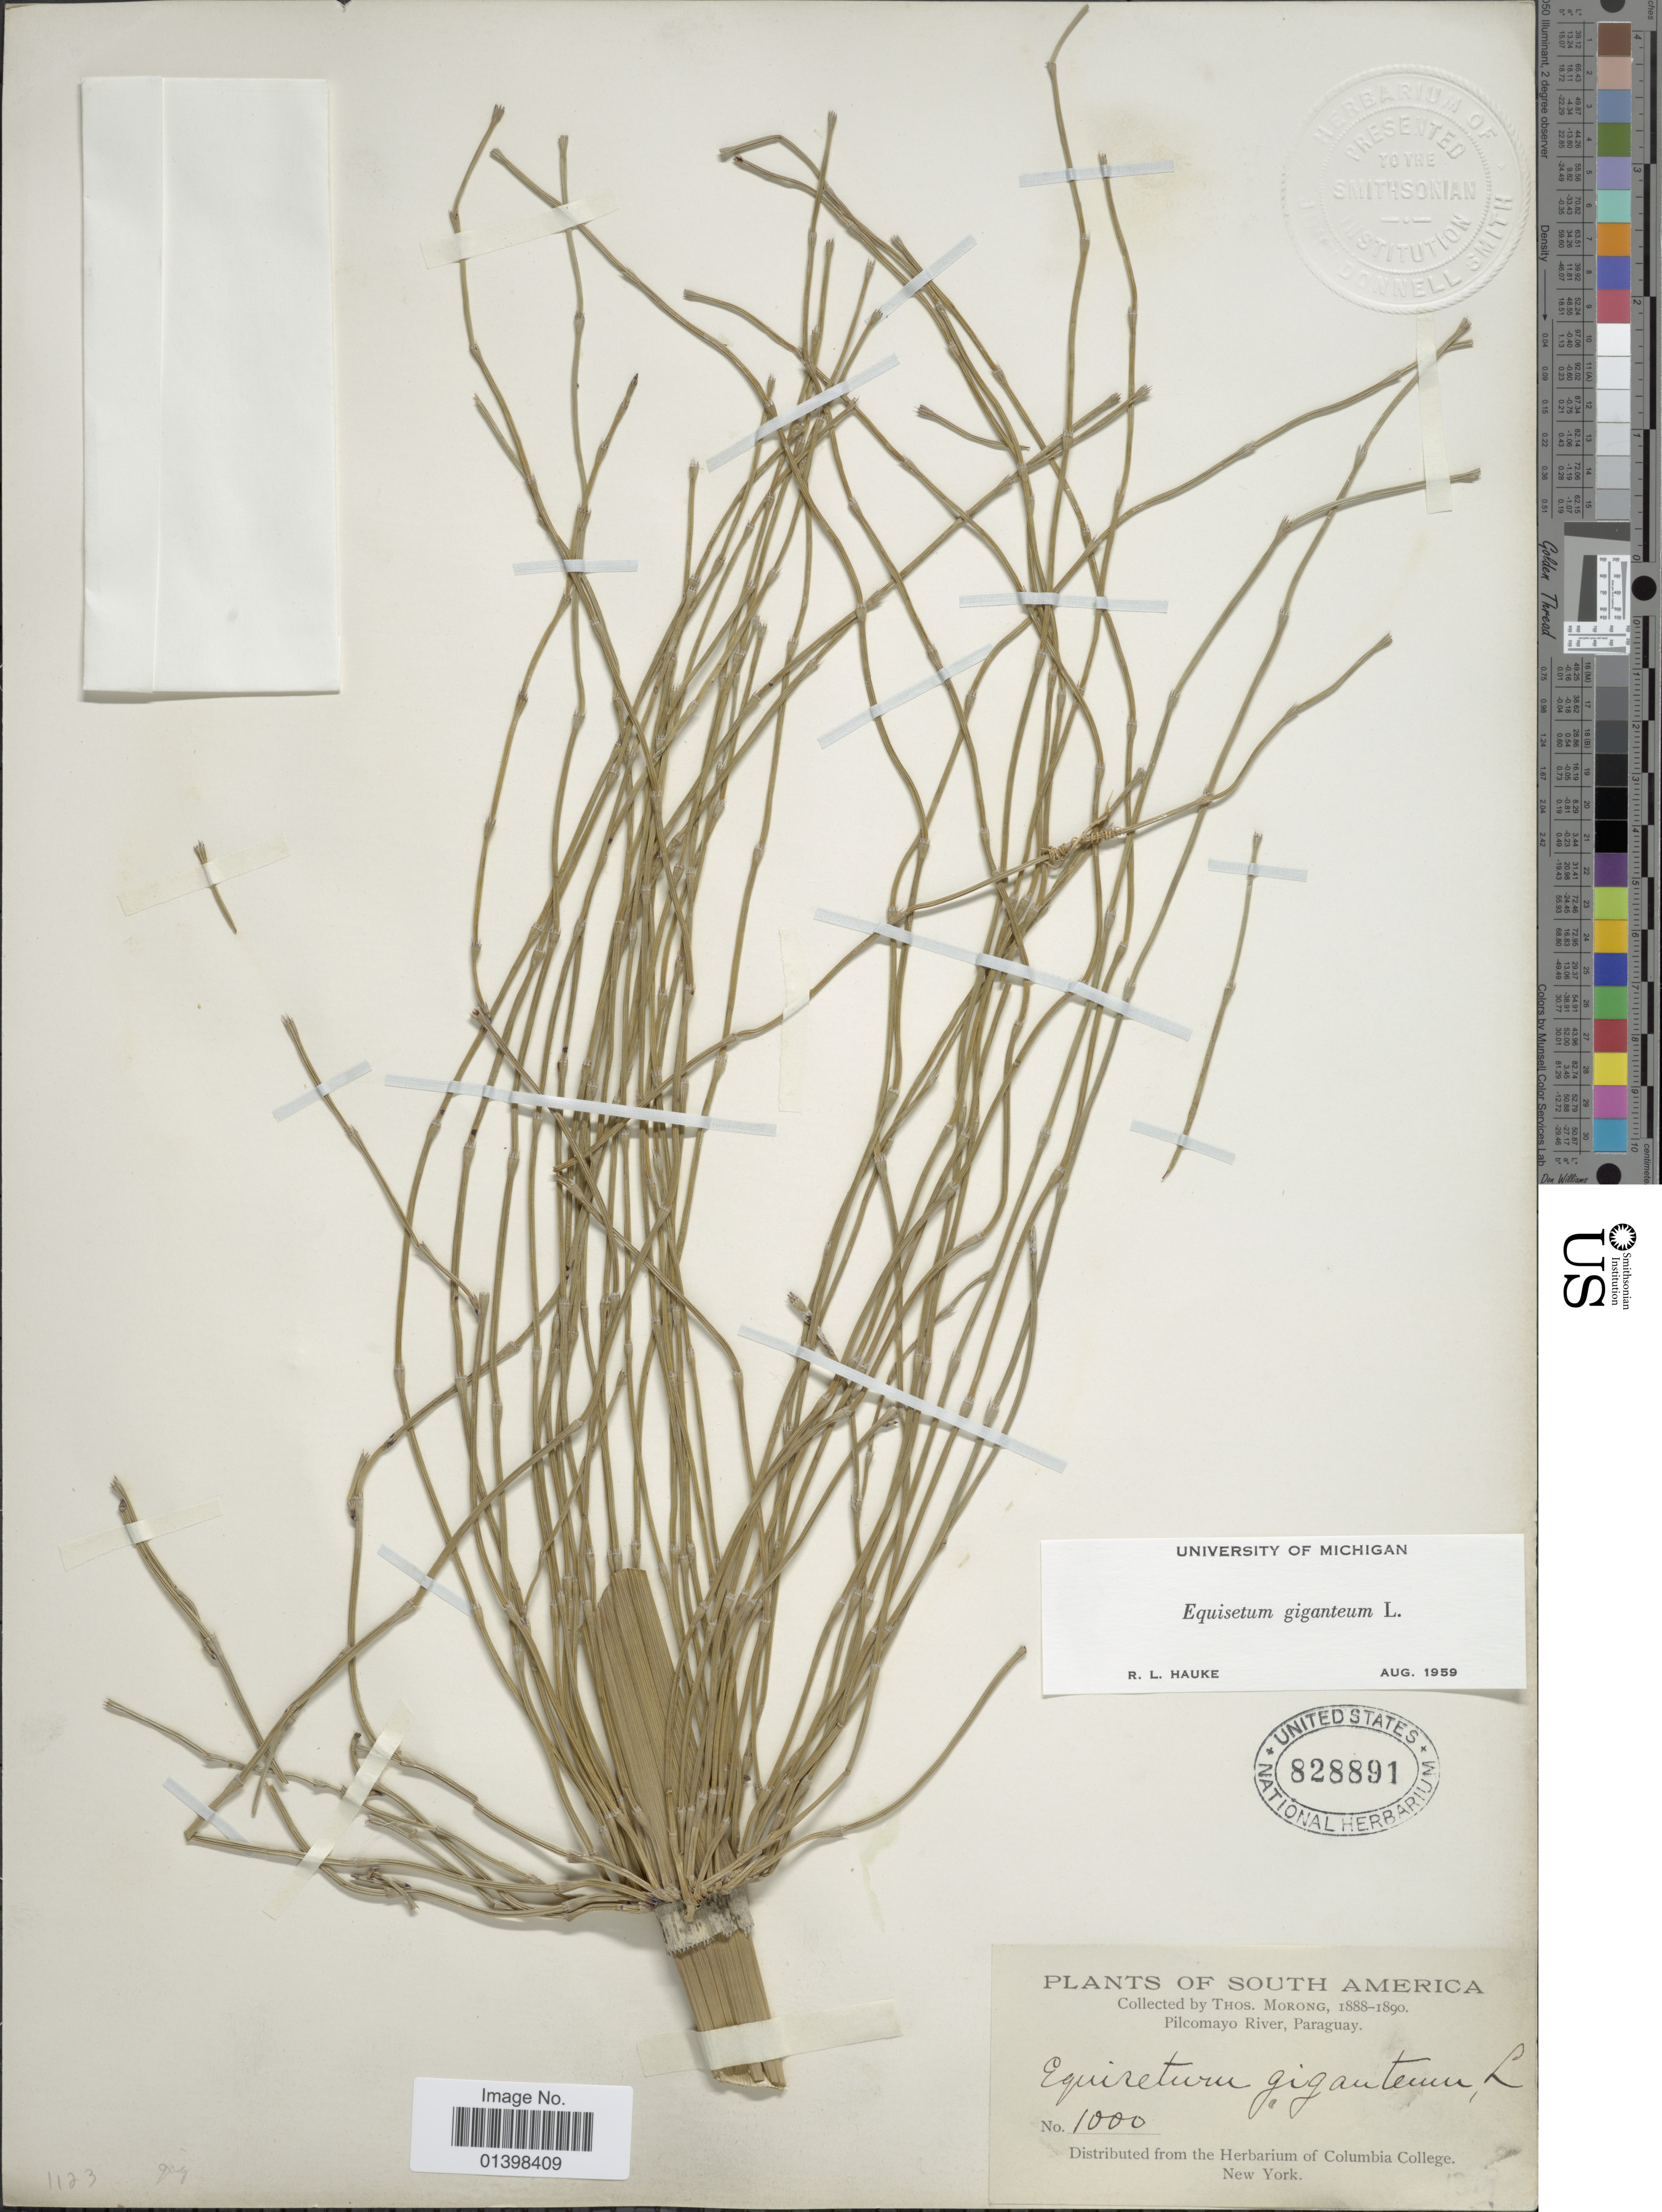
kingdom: Plantae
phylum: Tracheophyta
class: Polypodiopsida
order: Equisetales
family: Equisetaceae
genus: Equisetum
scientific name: Equisetum giganteum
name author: L.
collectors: ex herb. T. Morong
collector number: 1000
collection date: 1888/1890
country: Paraguay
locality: Pilcomayo River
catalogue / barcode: US 828891